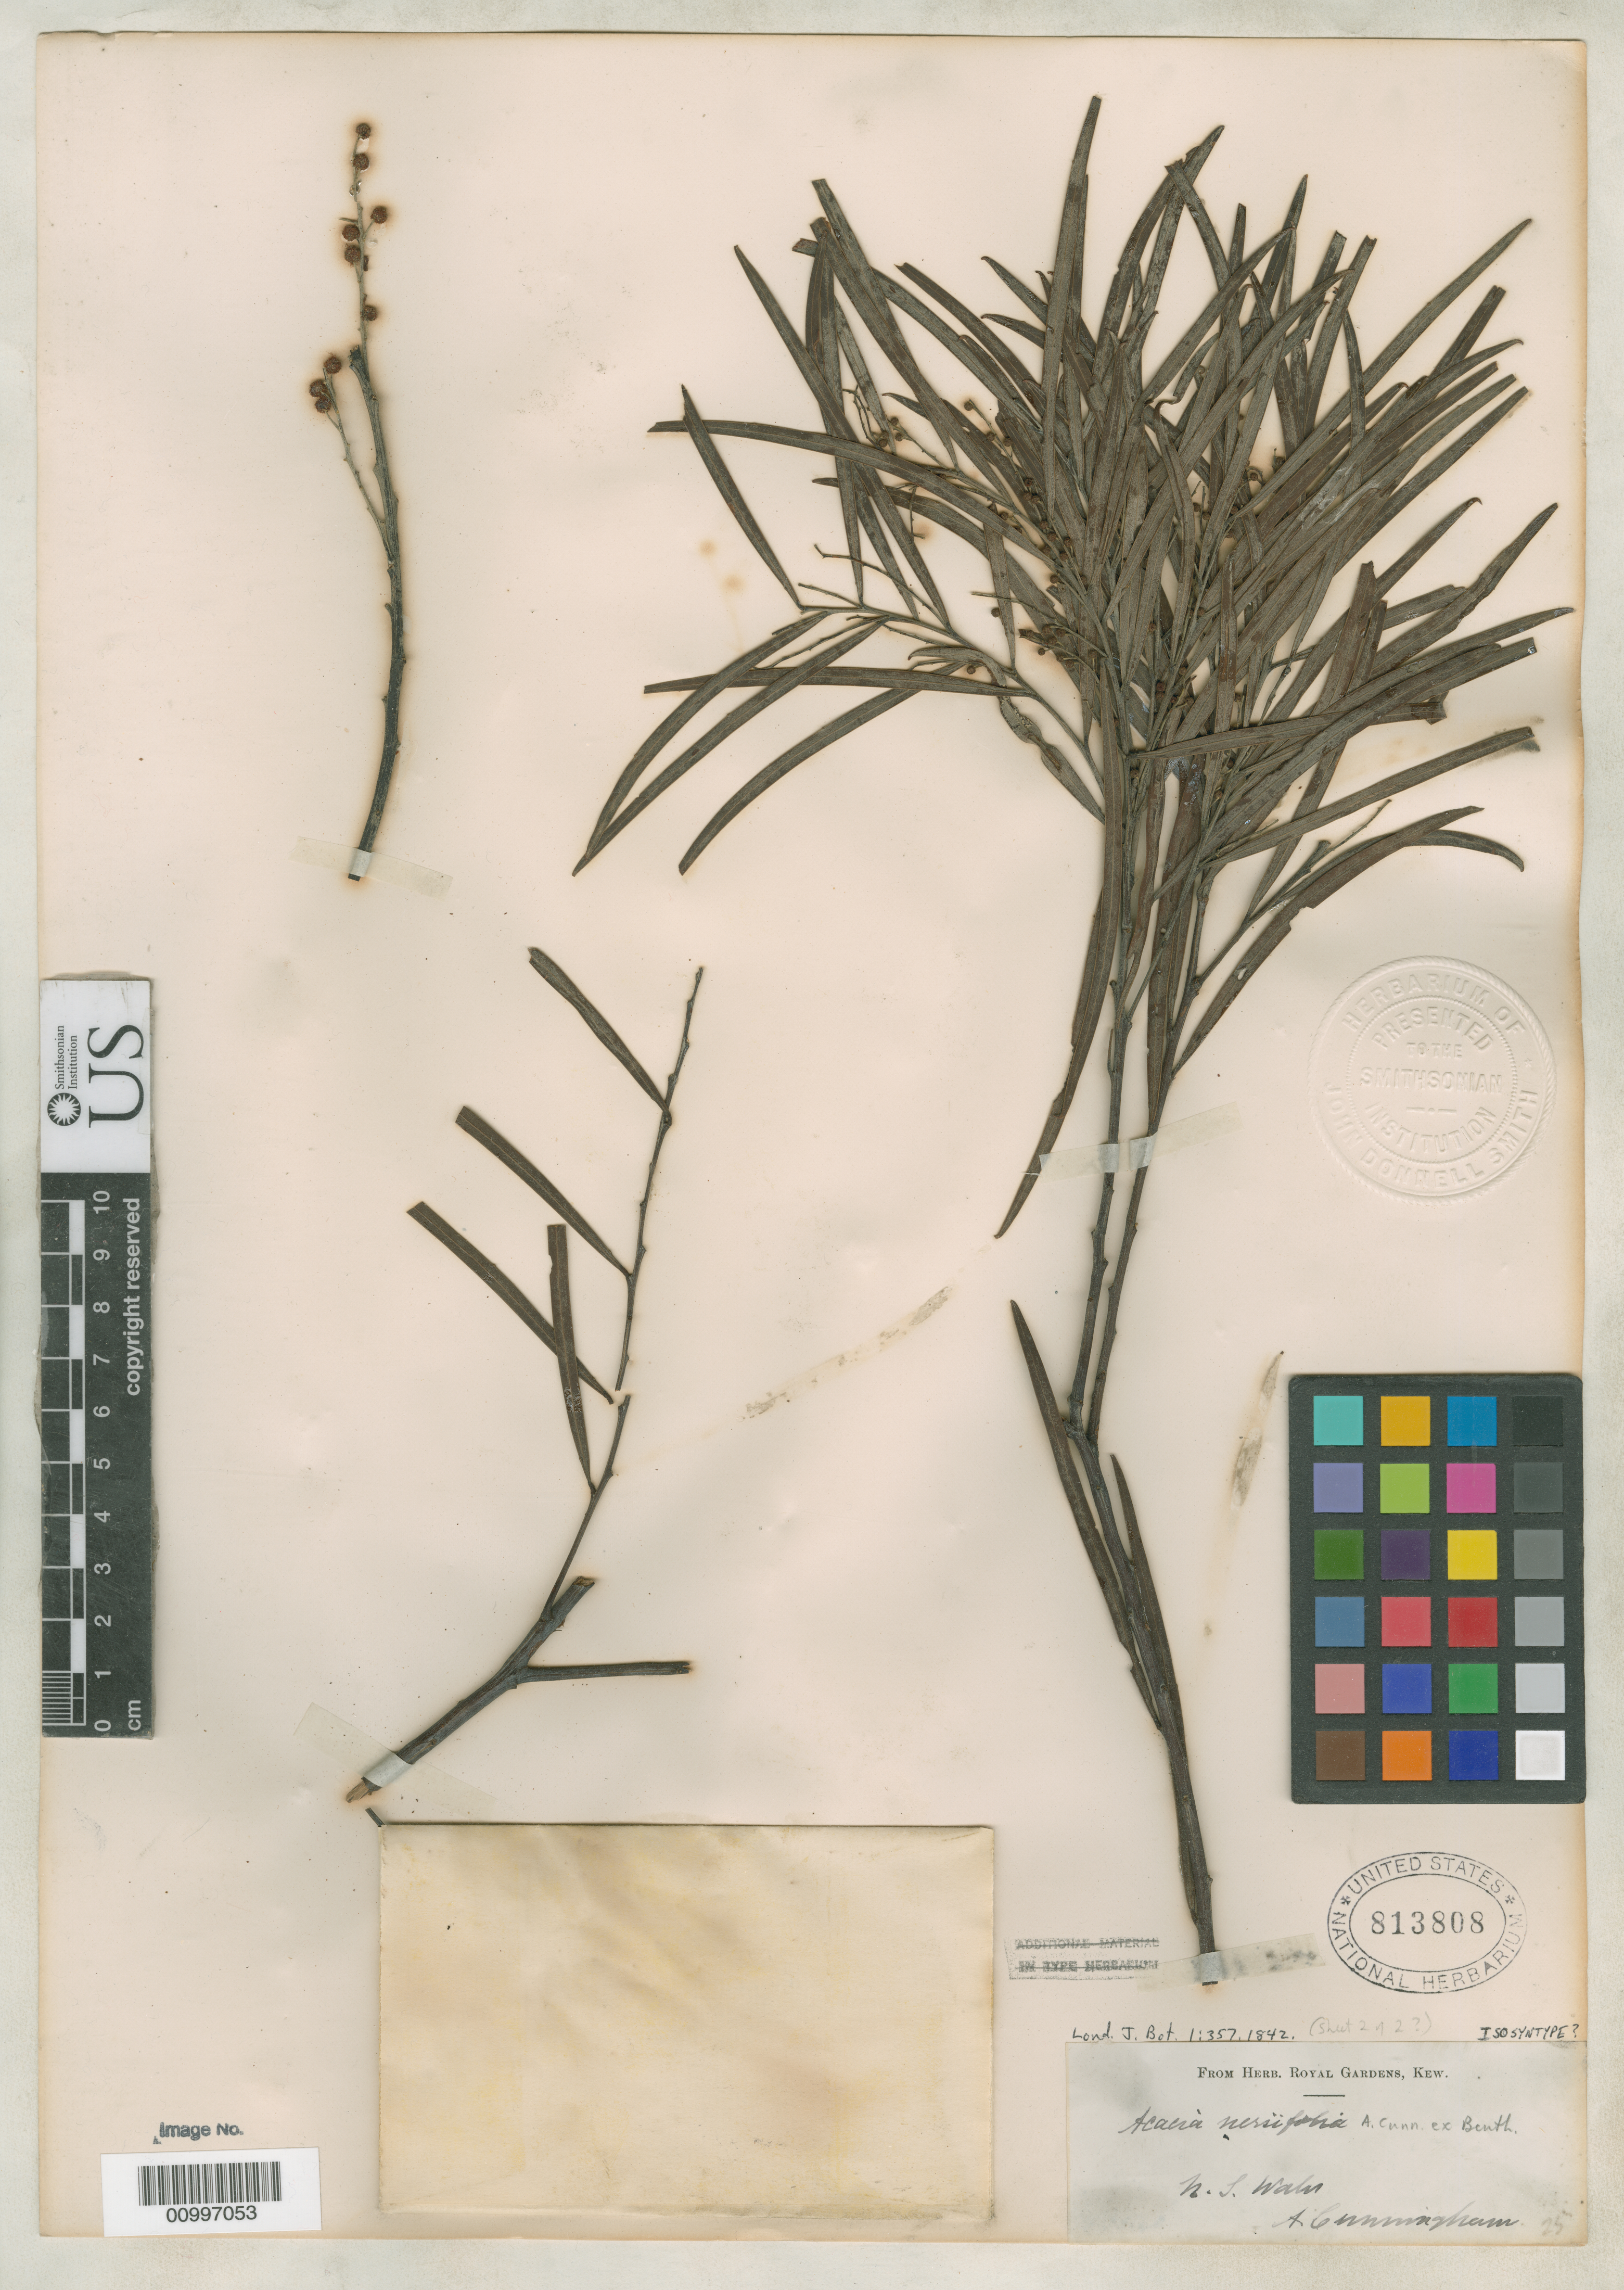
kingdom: Plantae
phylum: Tracheophyta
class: Magnoliopsida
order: Fabales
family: Fabaceae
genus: Acacia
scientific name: Acacia neriifolia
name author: A. Cunn. ex Benth.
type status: Possible Syntype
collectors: A. Cunningham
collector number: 89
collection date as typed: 1827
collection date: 1827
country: Australia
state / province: New South Wales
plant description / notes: Specimen ex John Donnell Smith herbarium. Lectotype collection is Cunningham s.n., May 1825, "Mt. Hoddle, NW shires of Liverpool Plains", as designated by L. Pedley, Austrobaileya 1: 289 (1978).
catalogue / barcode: US 813808